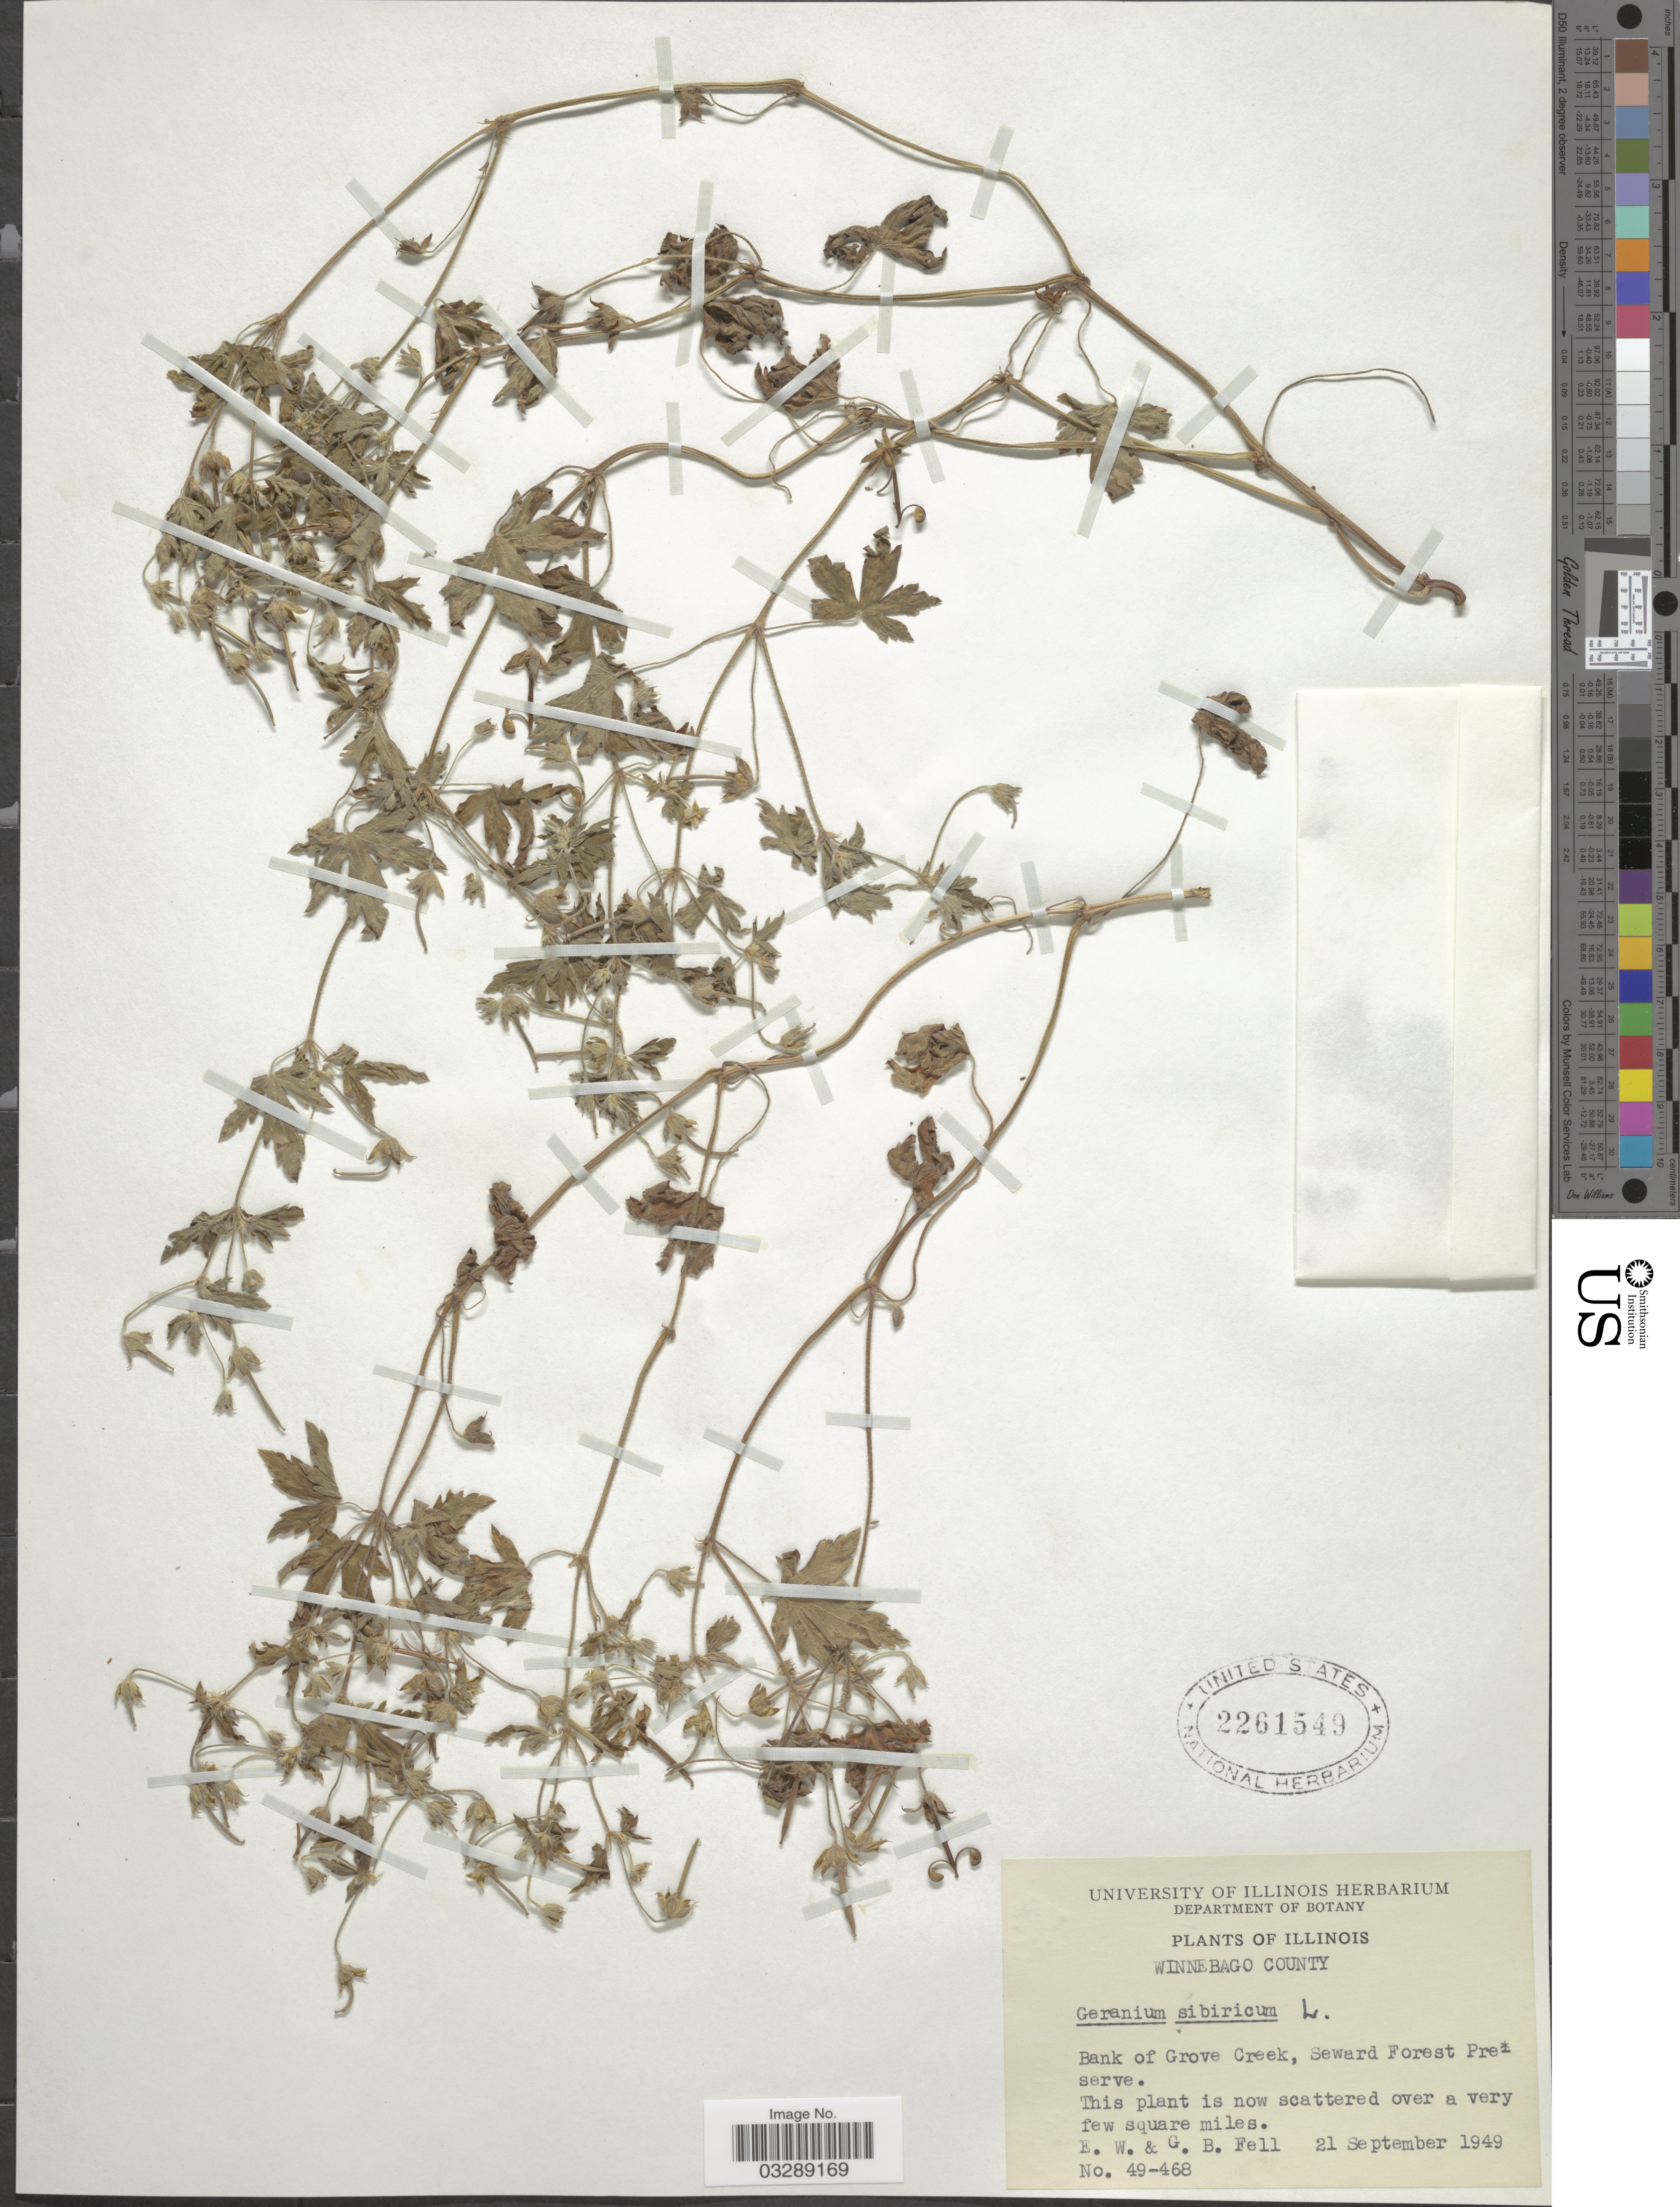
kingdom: Plantae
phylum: Tracheophyta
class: Magnoliopsida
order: Geraniales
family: Geraniaceae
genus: Geranium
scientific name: Geranium sibiricum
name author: L.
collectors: E. Fell & G. Fell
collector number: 49-468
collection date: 1949-09-21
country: United States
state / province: Illinois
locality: Winnebago County. Bank of Grove Creek, Seward Forest Preserve.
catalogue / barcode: US 2261549